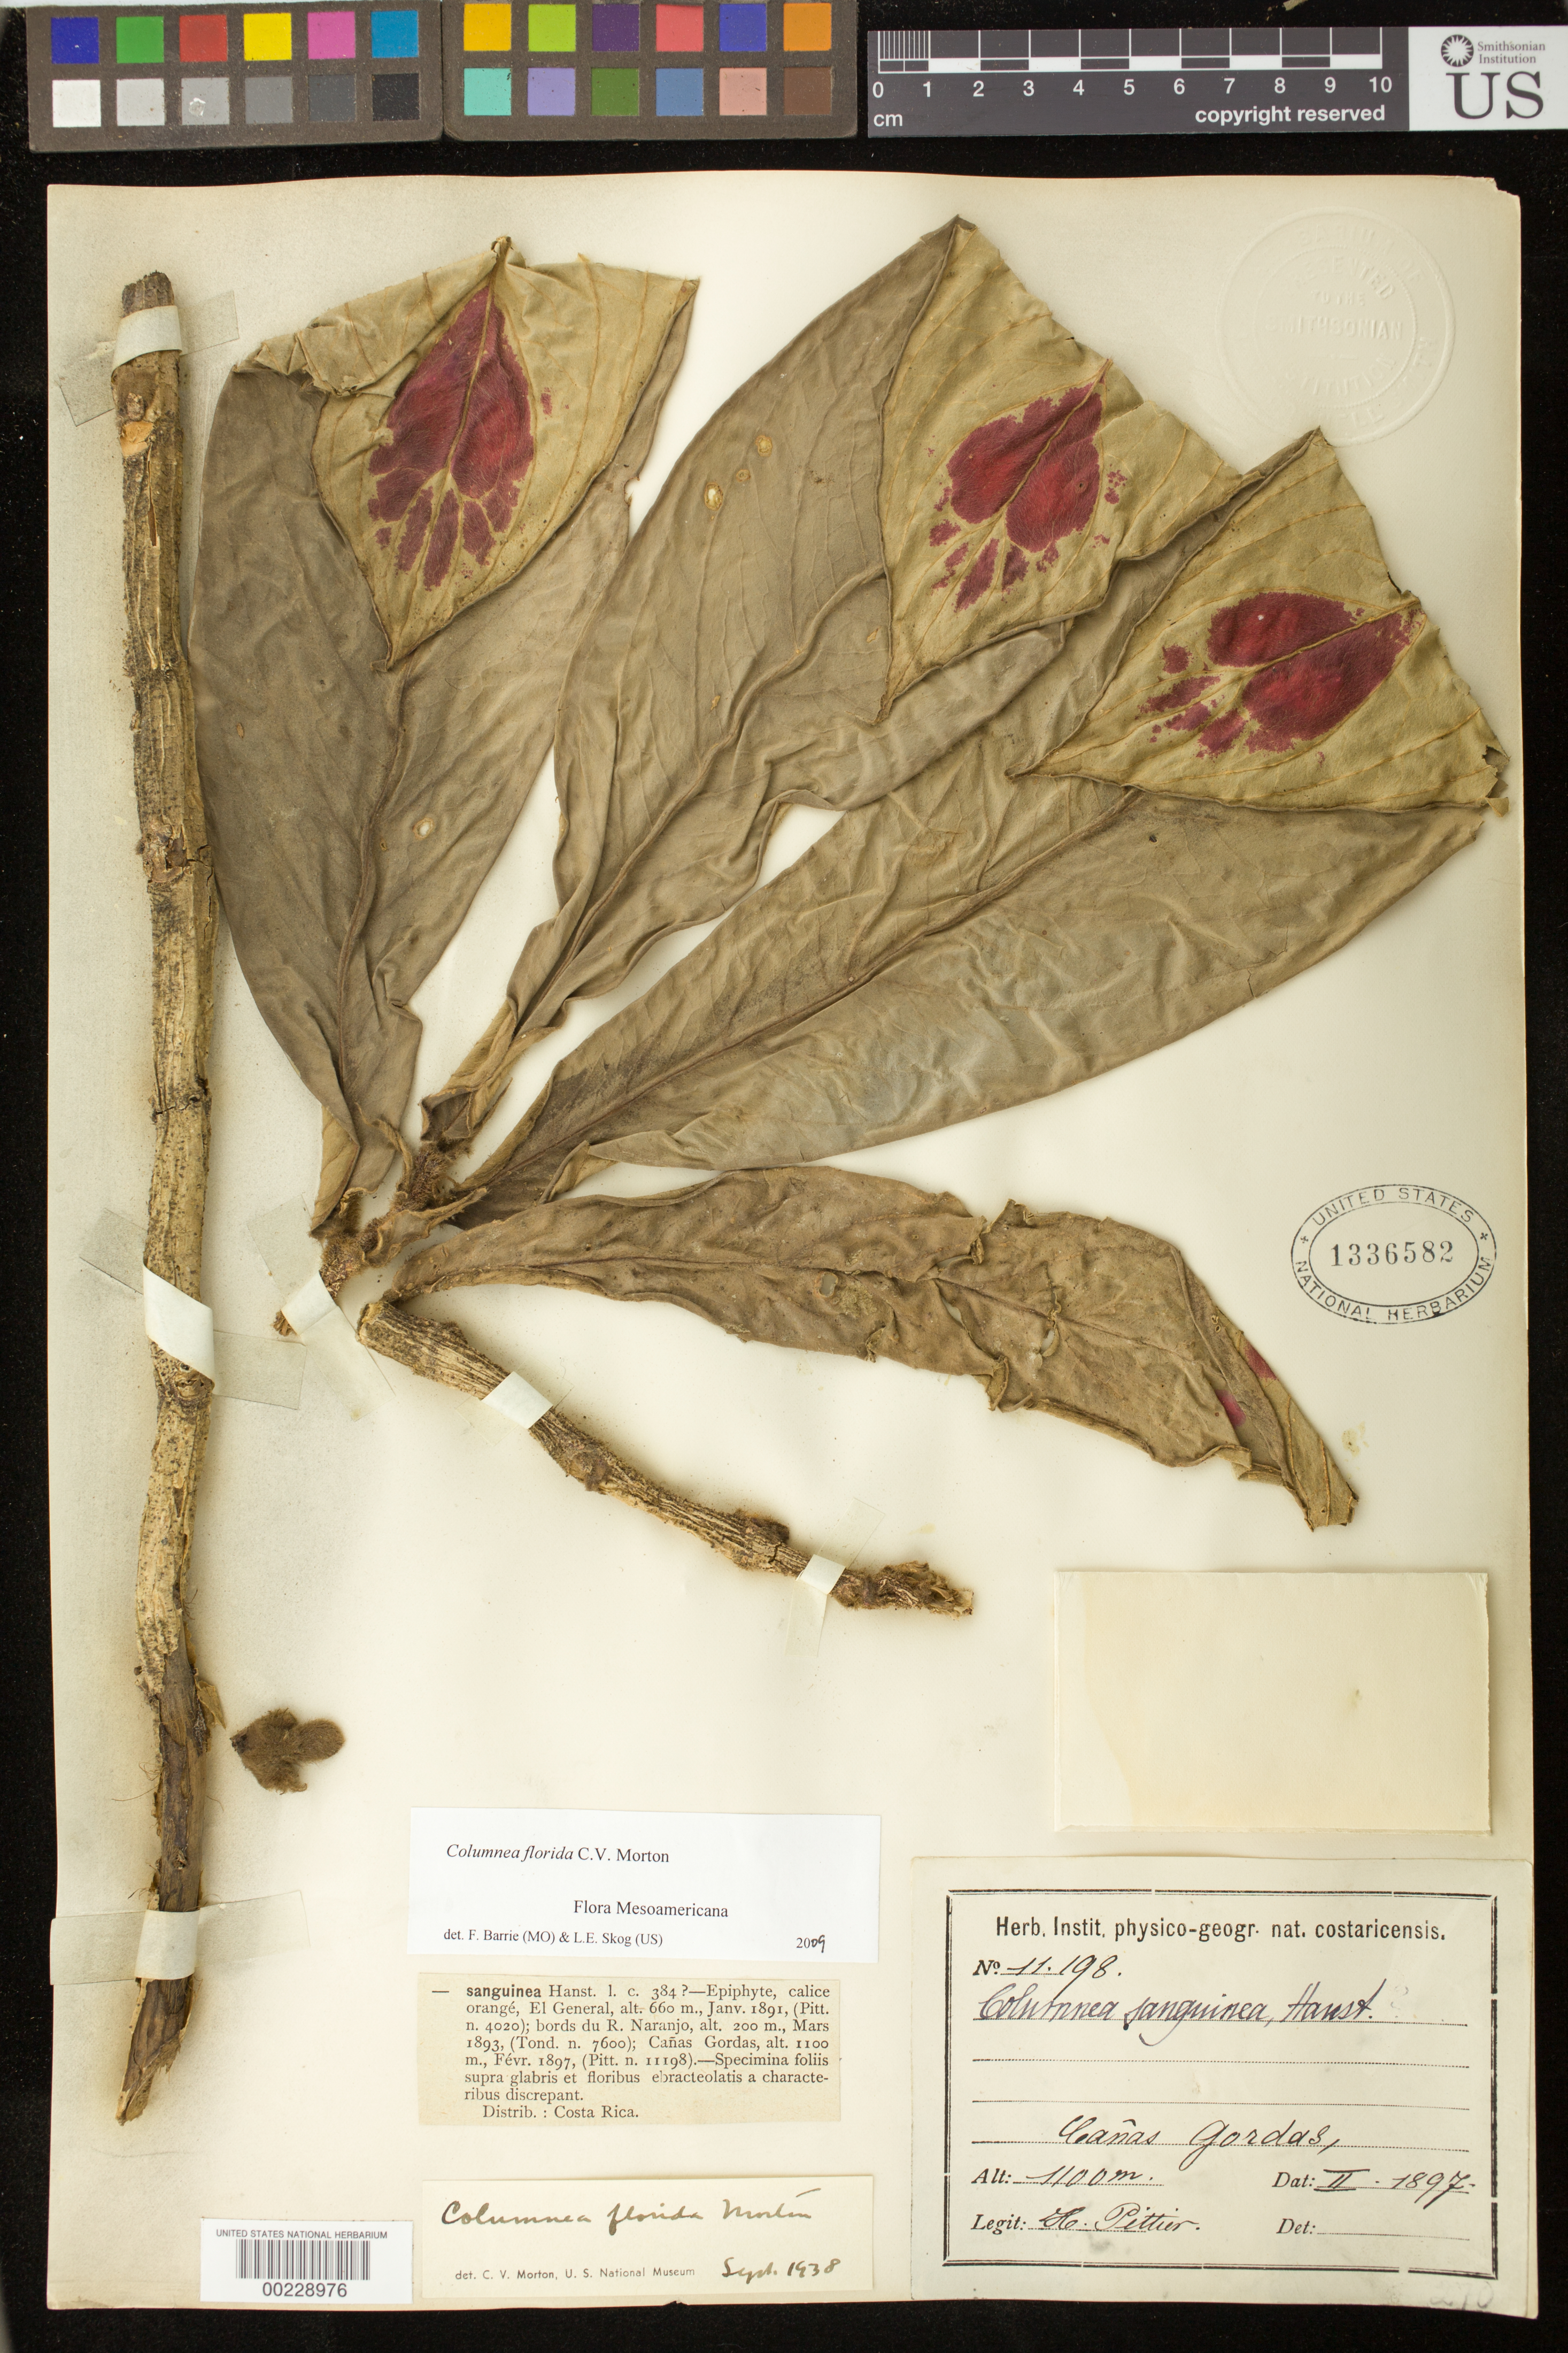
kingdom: Plantae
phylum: Tracheophyta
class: Magnoliopsida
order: Lamiales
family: Gesneriaceae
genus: Columnea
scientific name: Columnea florida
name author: C.V. Morton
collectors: H. F. Pittier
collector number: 11198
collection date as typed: Feb 1897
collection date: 1897-02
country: Costa Rica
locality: Canas Gordas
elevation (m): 1100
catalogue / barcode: US 1336582